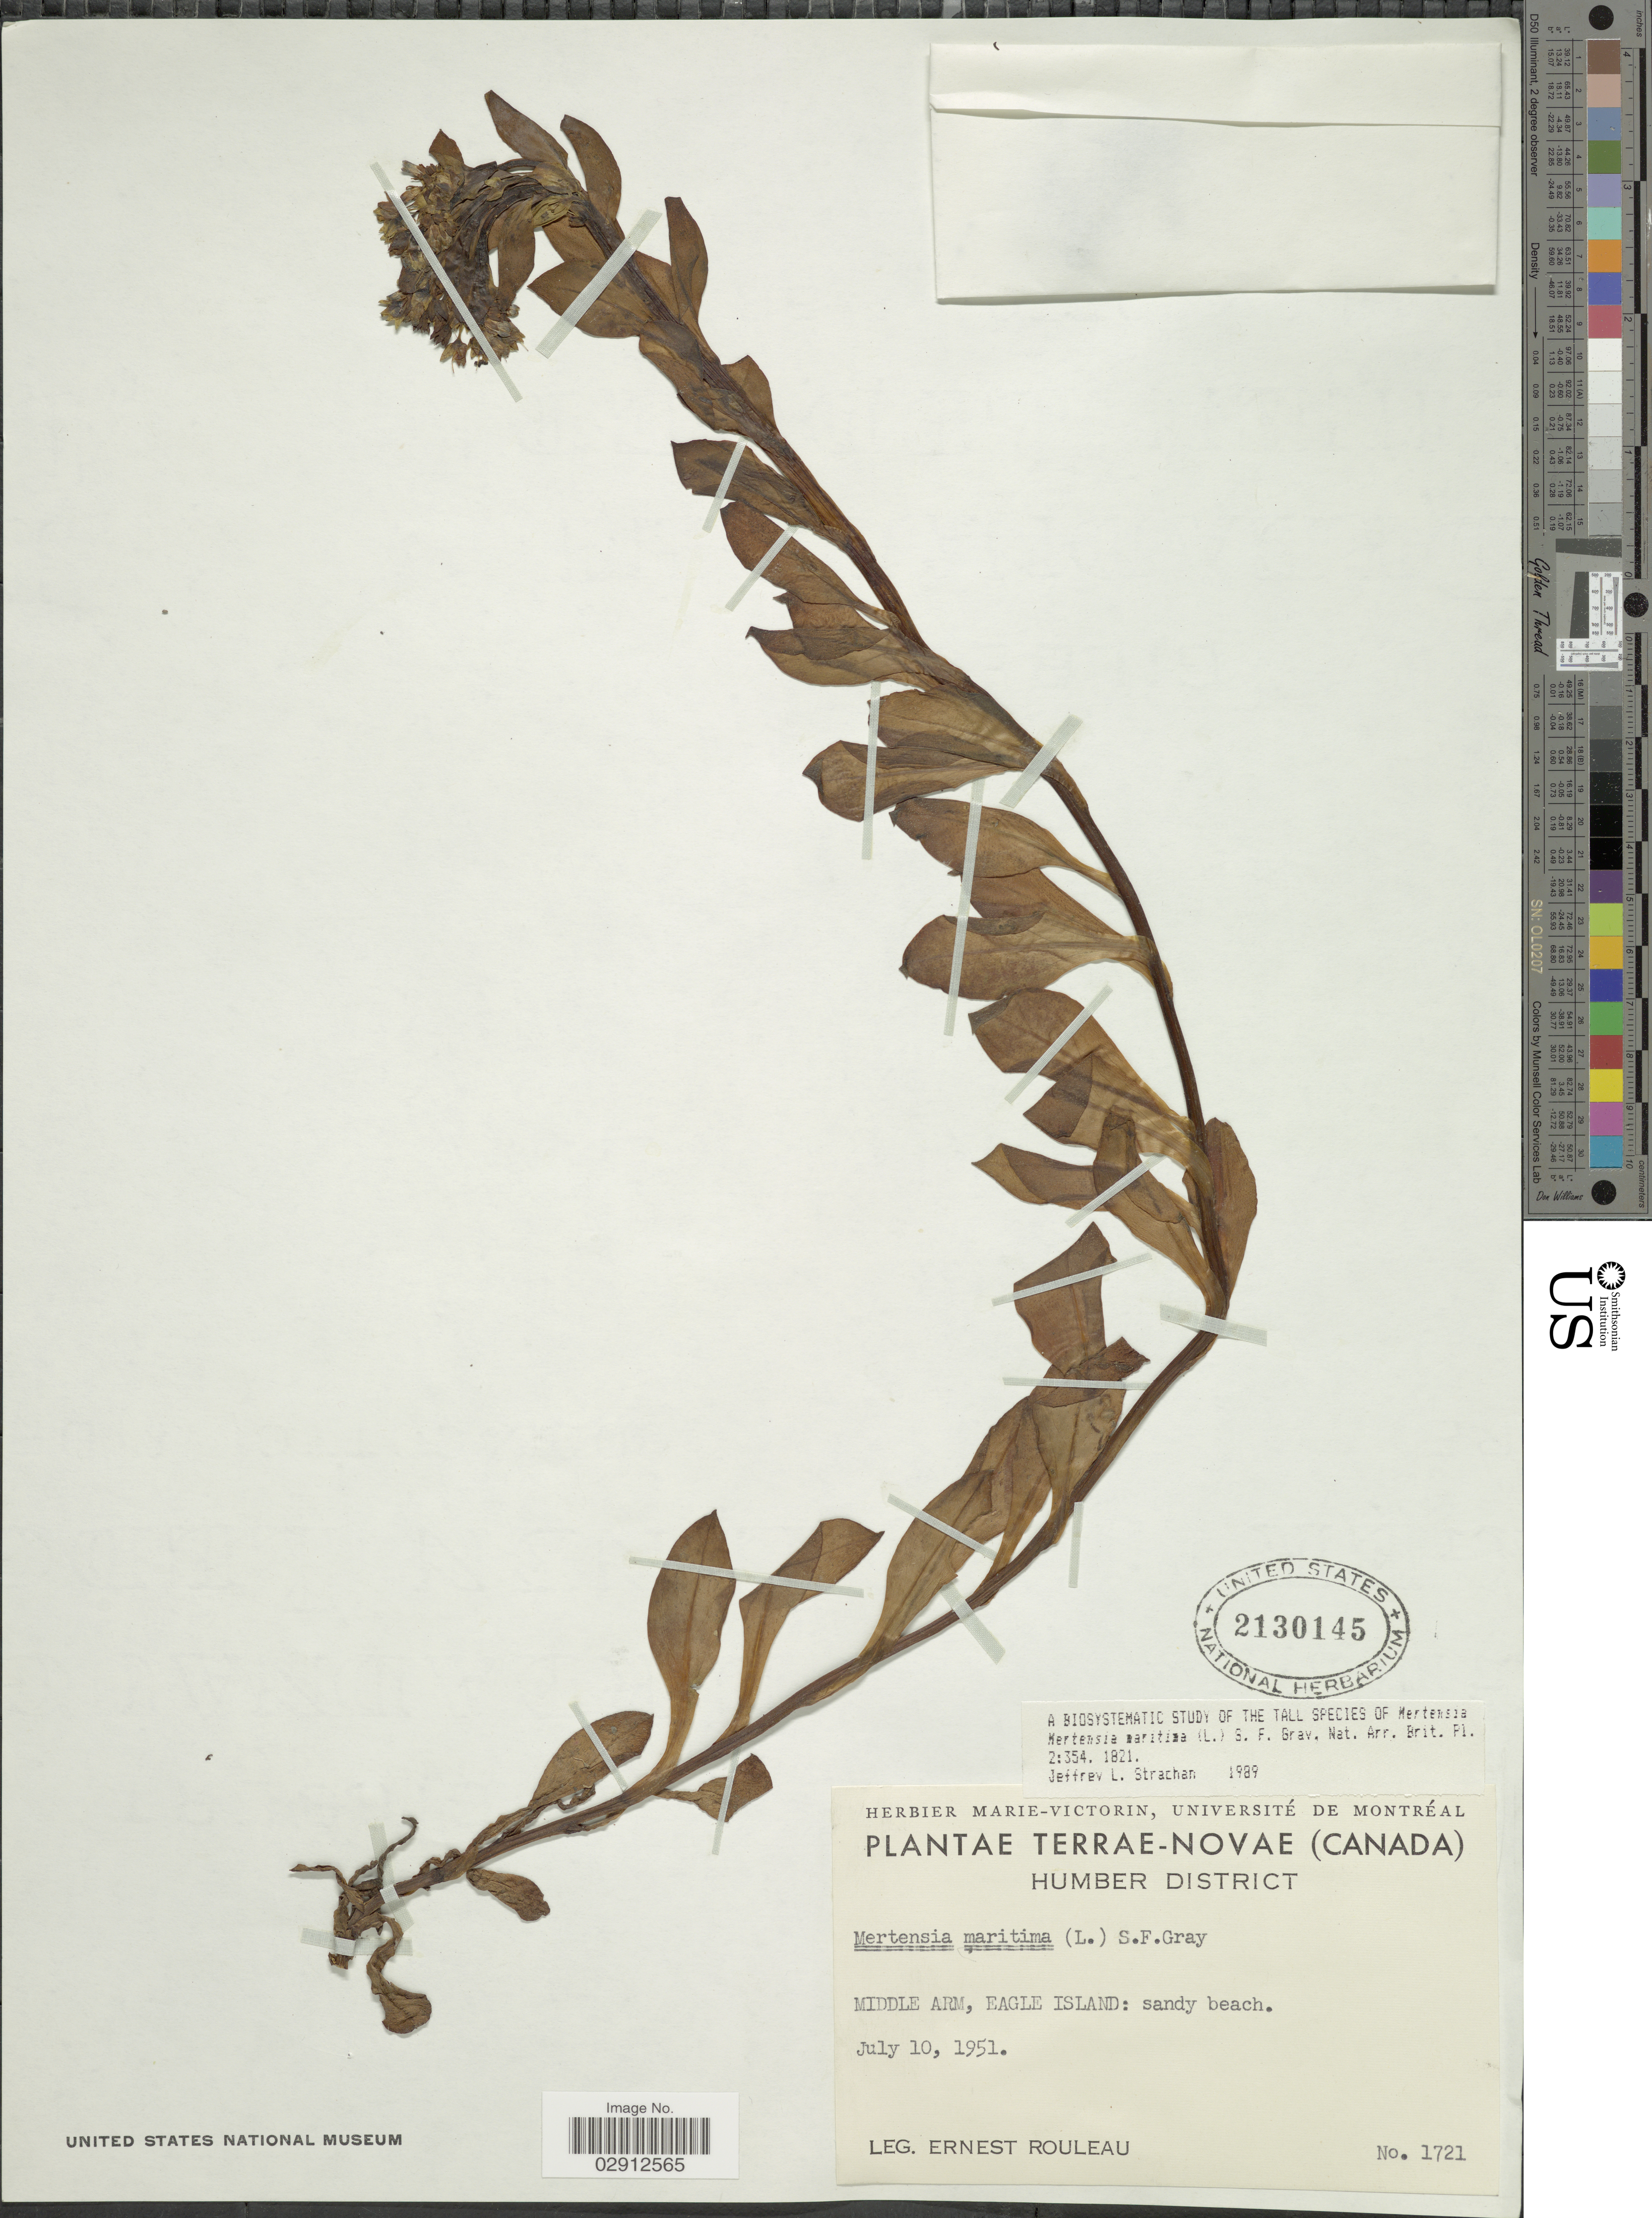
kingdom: Plantae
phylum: Tracheophyta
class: Magnoliopsida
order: Boraginales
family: Boraginaceae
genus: Mertensia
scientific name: Mertensia maritima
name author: (L.) S.F. Gray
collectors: E. Rouleau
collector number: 1721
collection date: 1951-07-10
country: Canada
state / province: Newfoundland and Labrador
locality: Terrae-Novae, Humber District, Middle Arm, Eagle Island.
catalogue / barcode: US 2130145